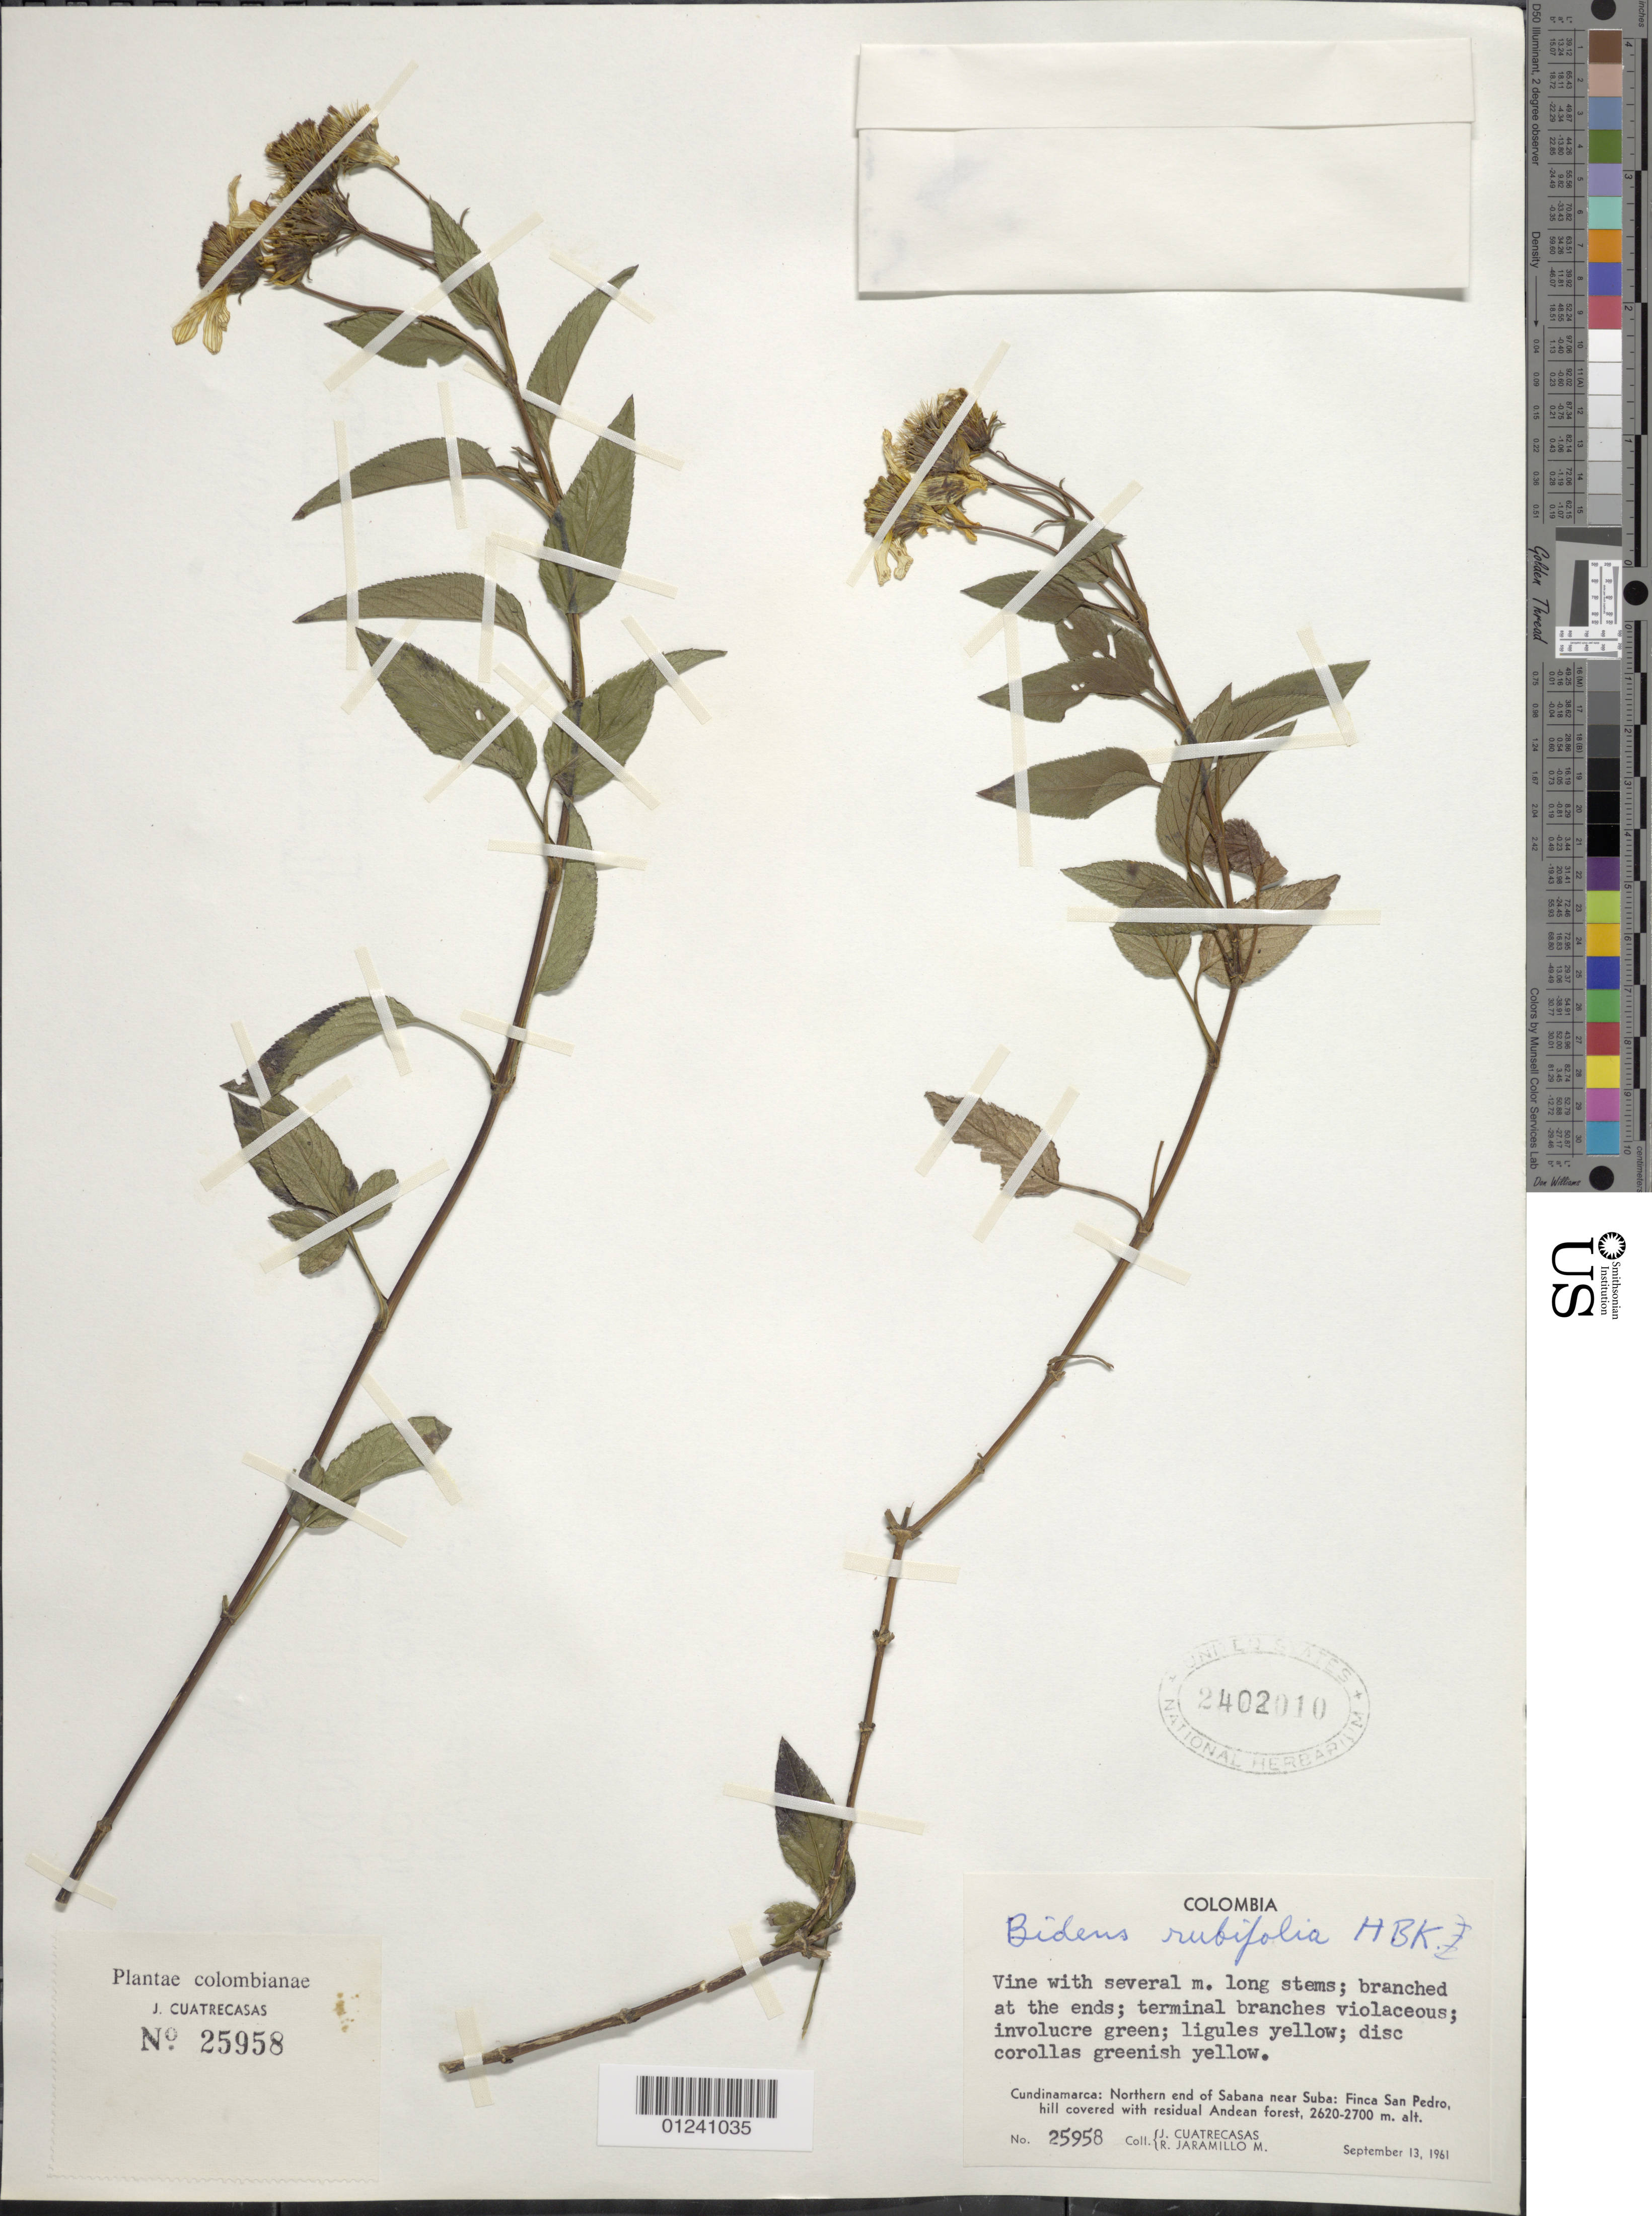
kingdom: Plantae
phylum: Tracheophyta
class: Magnoliopsida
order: Asterales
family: Asteraceae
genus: Bidens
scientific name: Bidens rubifolia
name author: Kunth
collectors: J. Cuatrecasas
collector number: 25958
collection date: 1961-09-13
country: Colombia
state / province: Cundinamarca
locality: Northern end of Sabana near Suba: Finca San Pedro, hill covered with residual Andean forest.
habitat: residual Andean forest.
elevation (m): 2620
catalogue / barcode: US 2402010